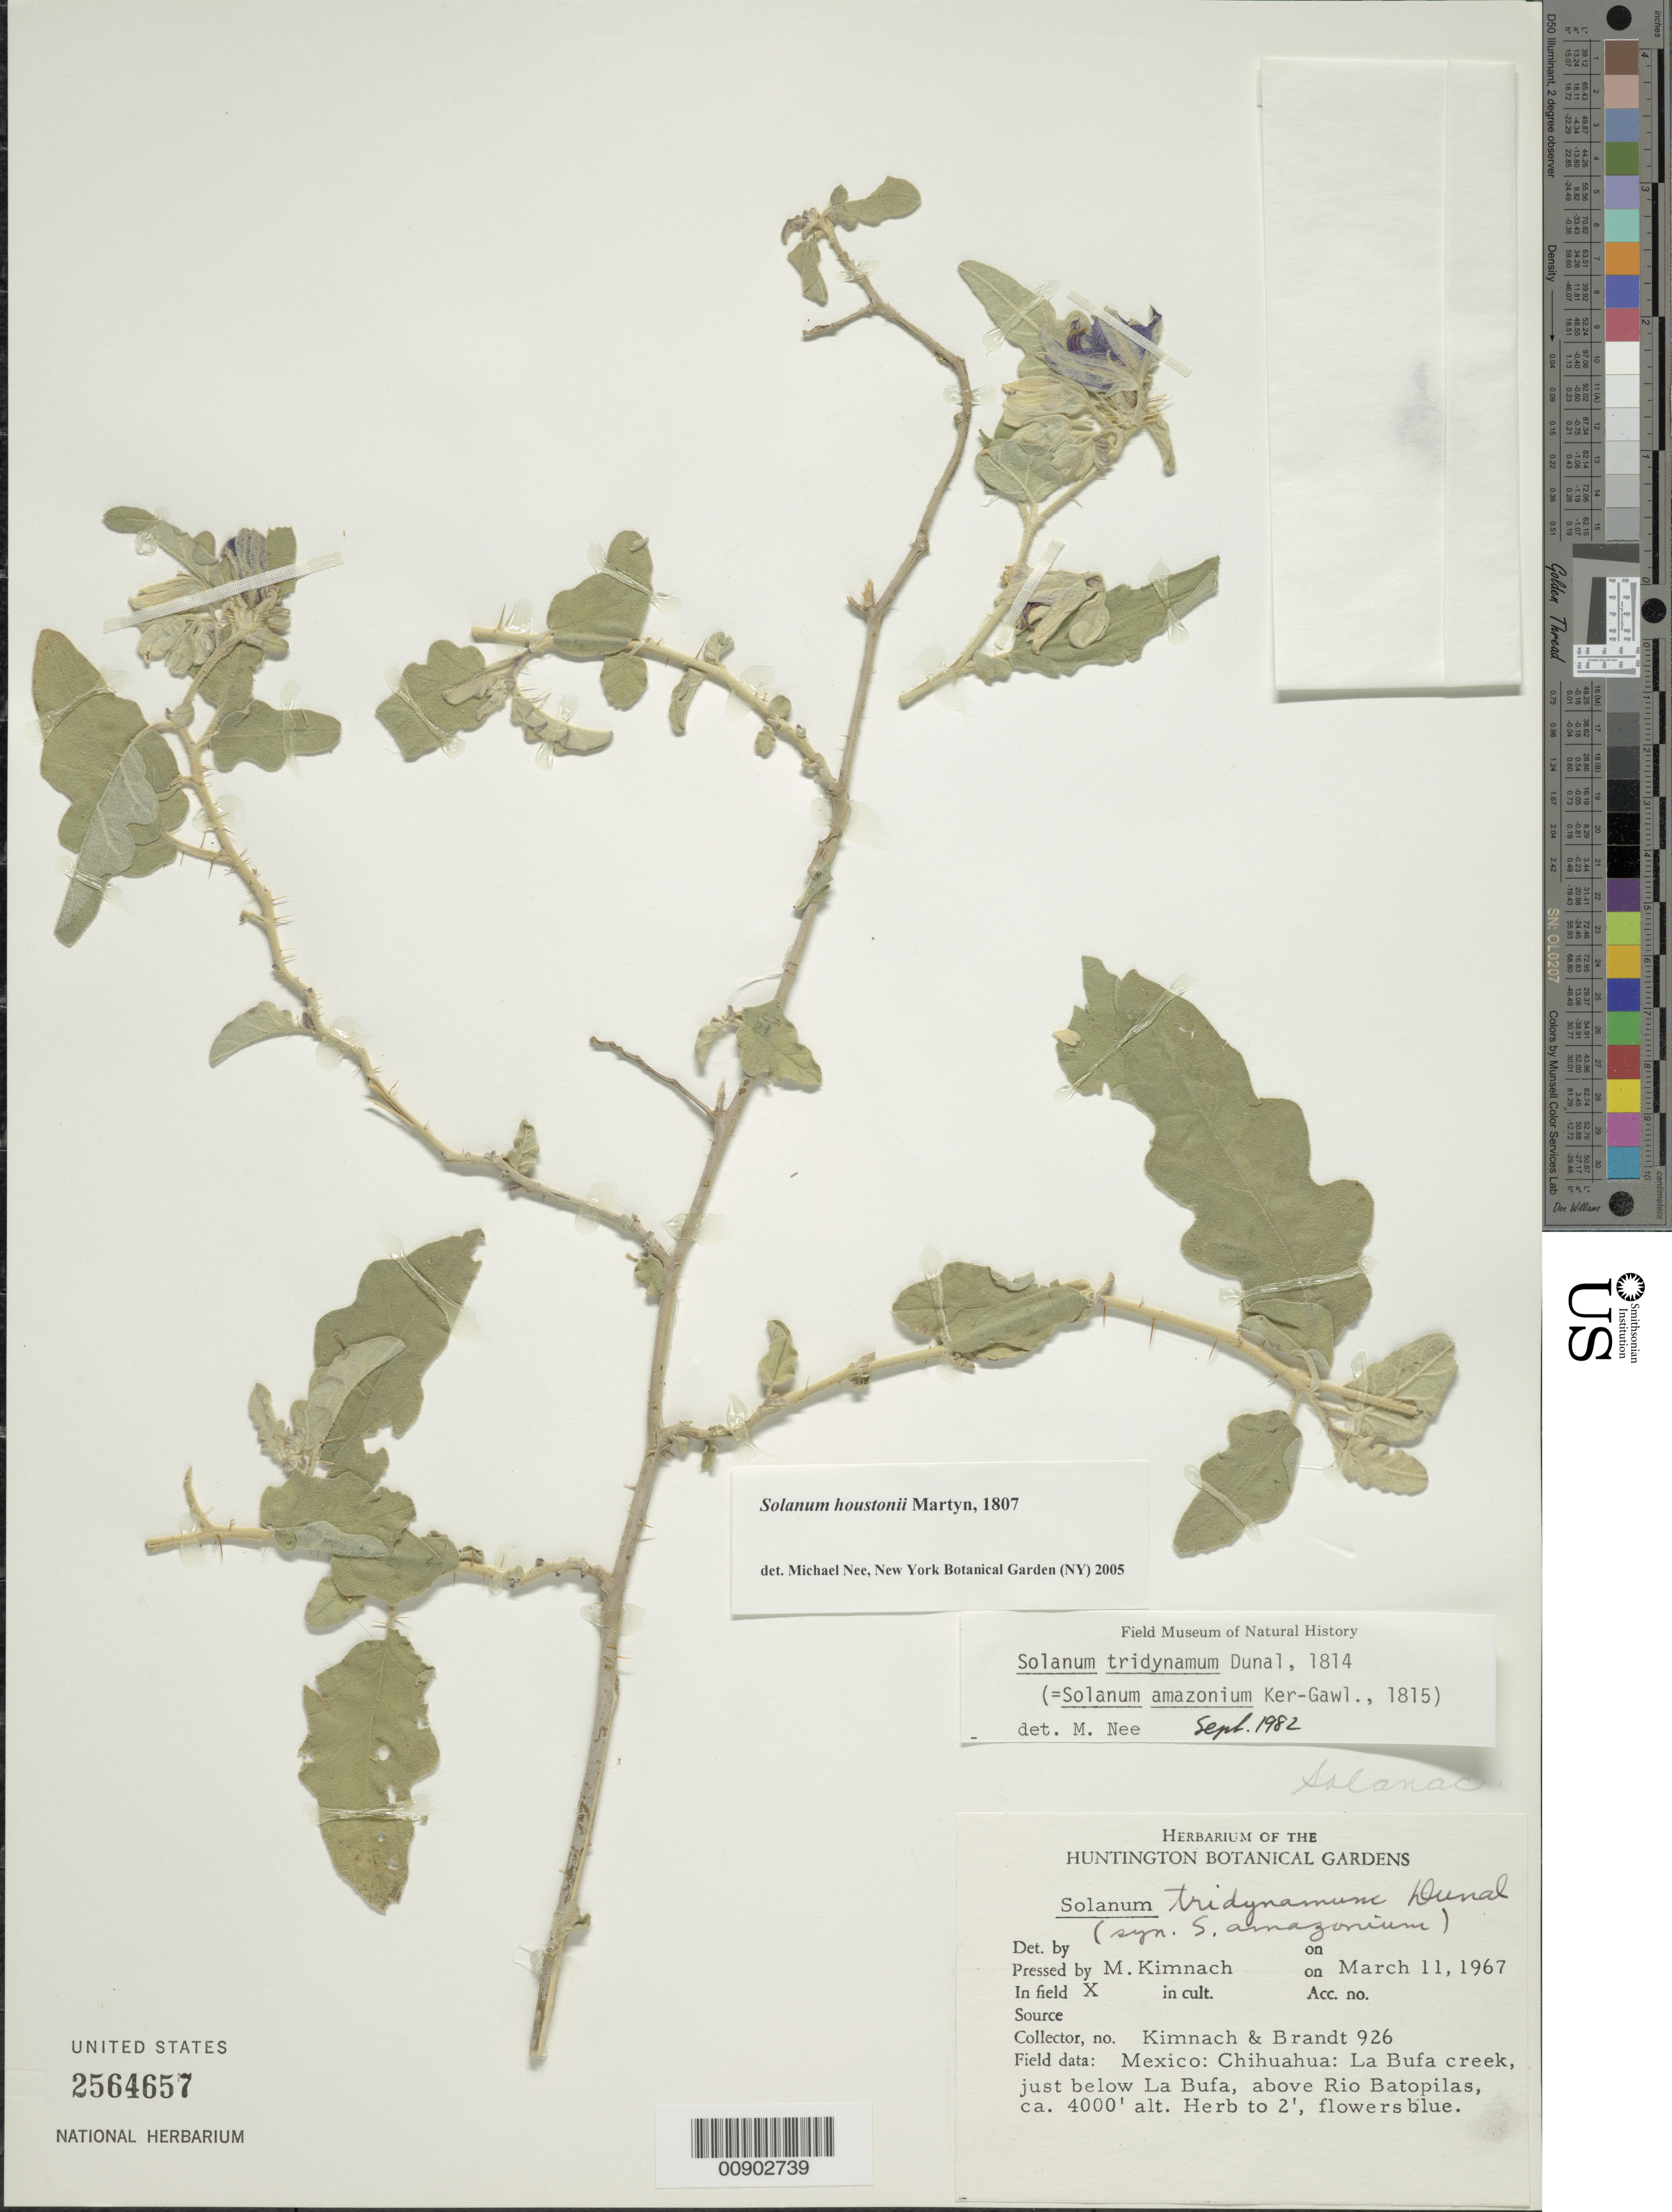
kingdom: Plantae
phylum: Tracheophyta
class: Magnoliopsida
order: Solanales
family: Solanaceae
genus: Solanum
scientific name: Solanum houstonii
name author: Dunal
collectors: M. W. Kimnach & -. Brandt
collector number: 926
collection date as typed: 11 Mar 1967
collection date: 1967-03-11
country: Mexico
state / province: Chihuahua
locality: La Bufa creek, just below La Bufa, above Ríi Batopilas. Chihuahua.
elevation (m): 1219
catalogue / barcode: US 2564657